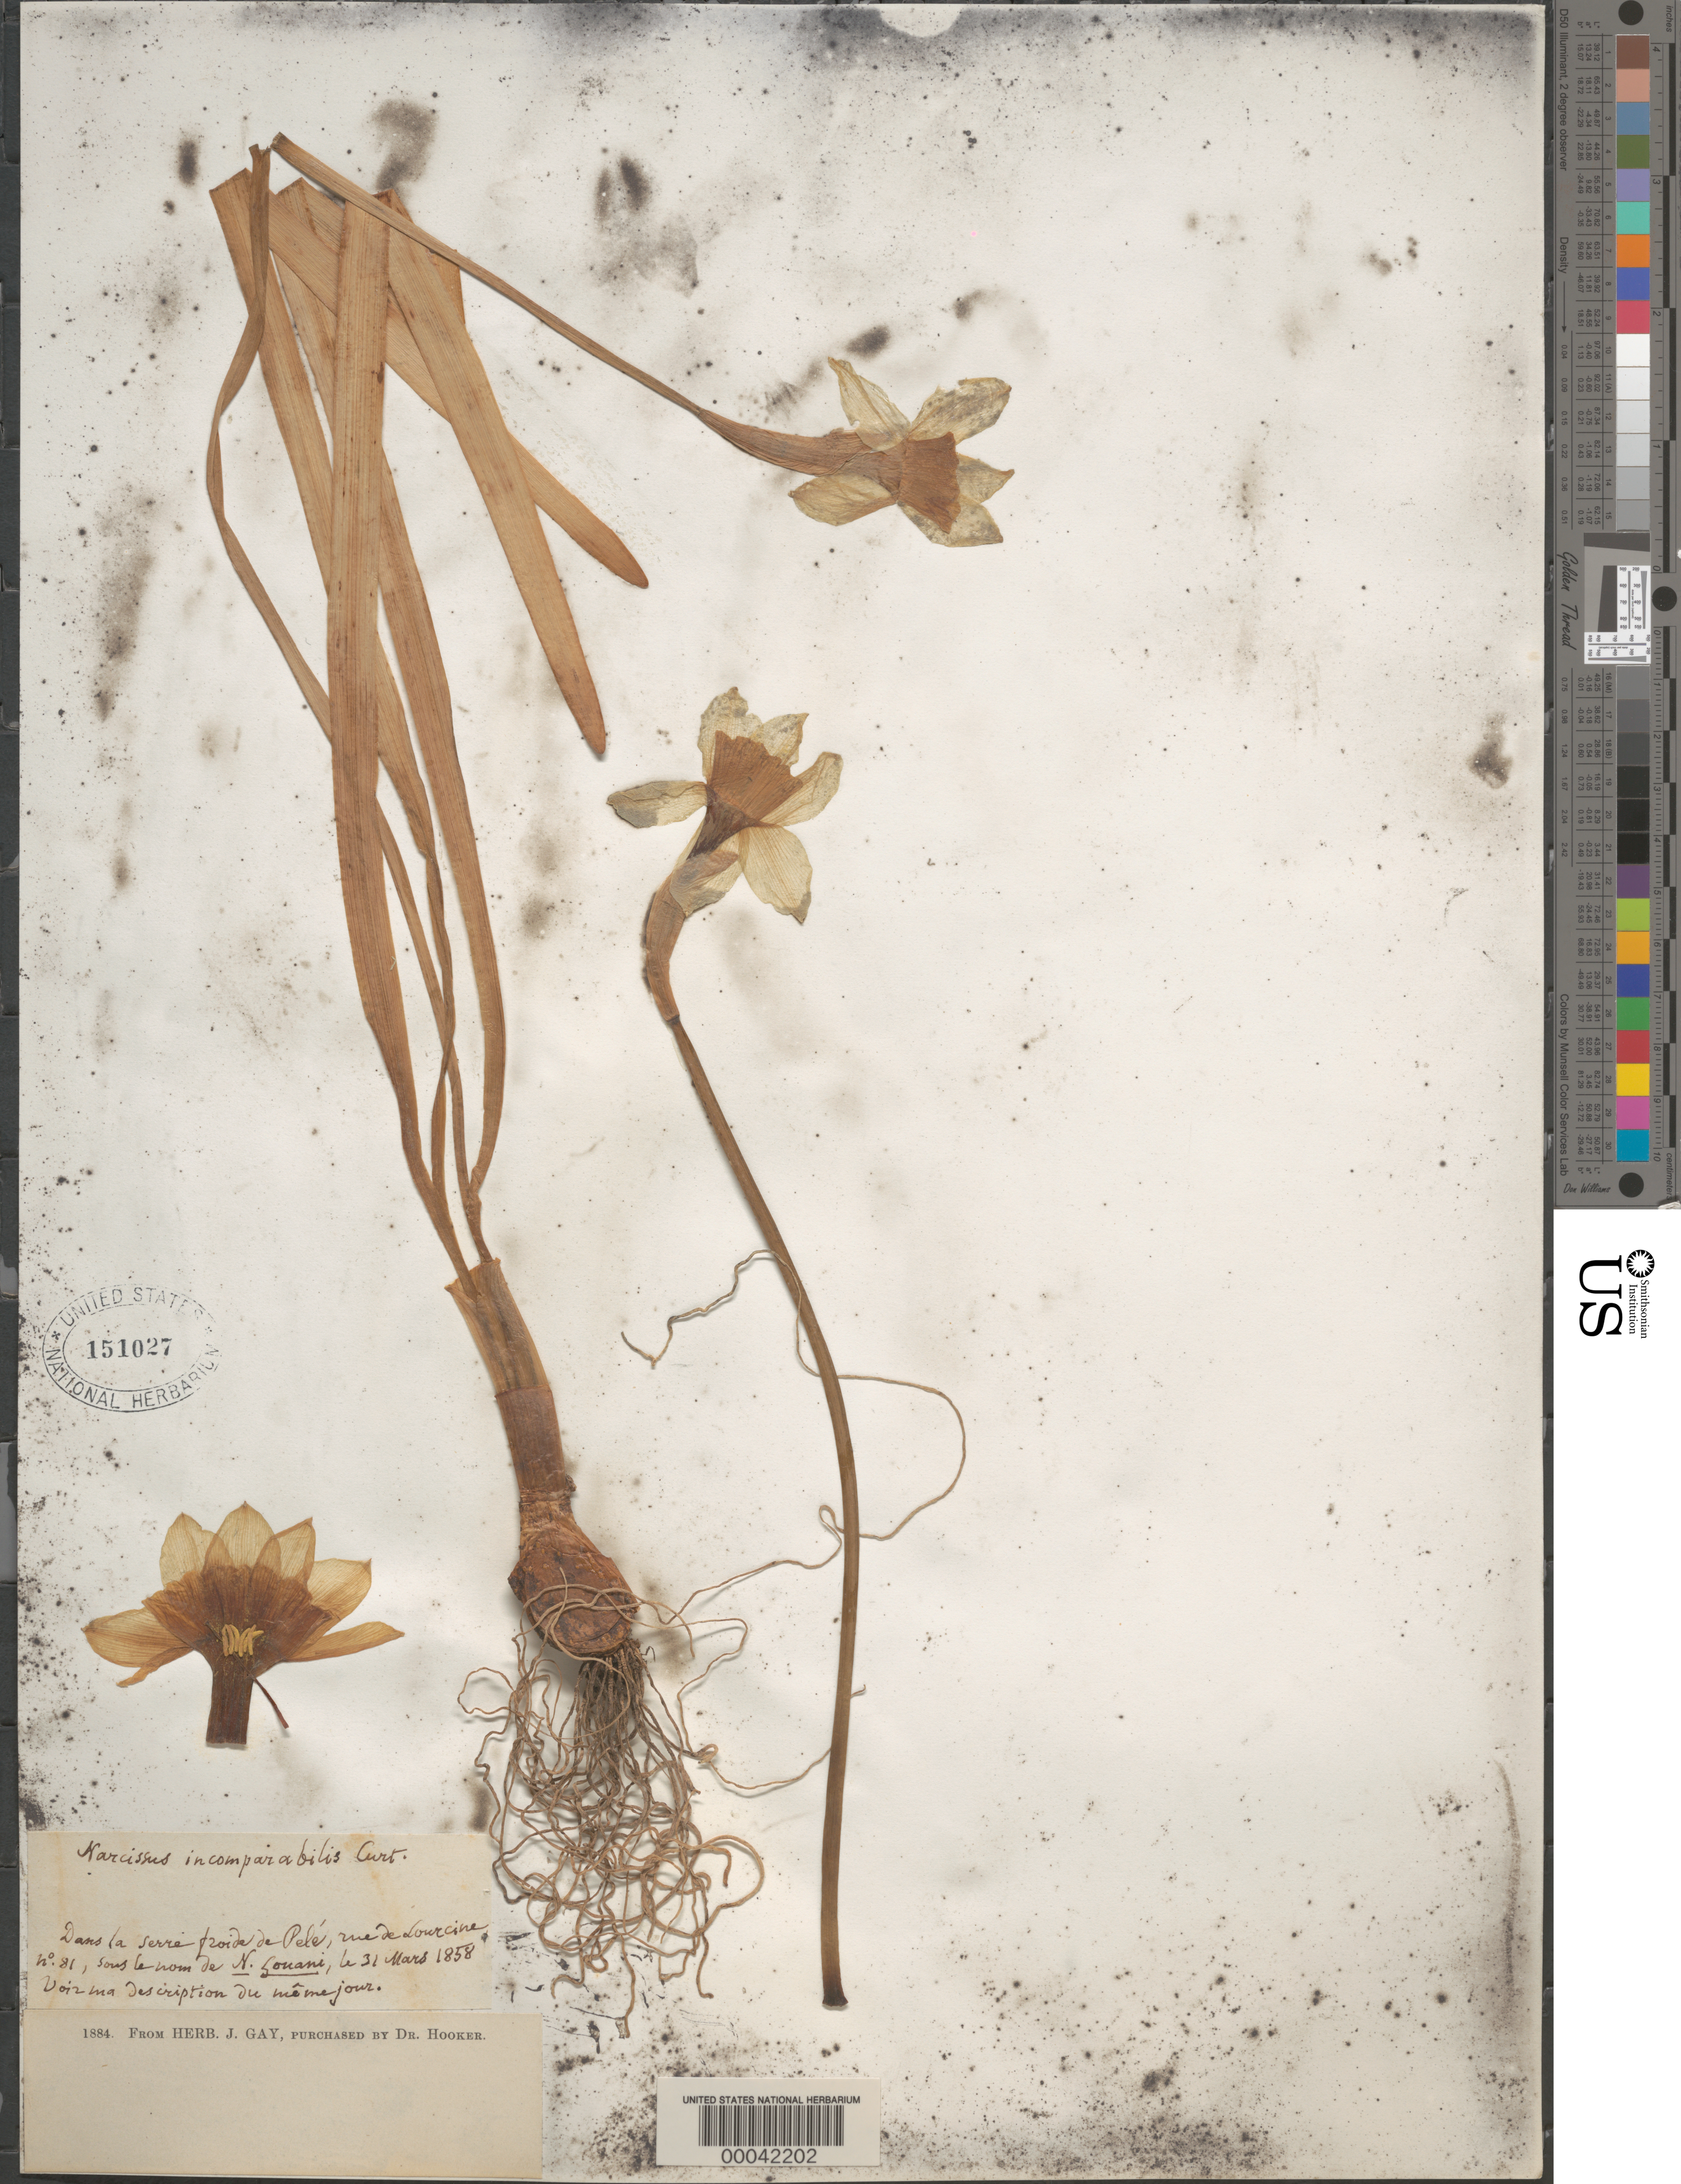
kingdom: Plantae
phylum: Tracheophyta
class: Liliopsida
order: Asparagales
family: Amaryllidaceae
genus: Narcissus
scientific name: Narcissus incomparabilis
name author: Mill.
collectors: ex herb. J. Gay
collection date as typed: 31 Mar 1858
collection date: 1858-03-31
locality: Serre froide de pele rue de lourcine #81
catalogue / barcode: US 151027